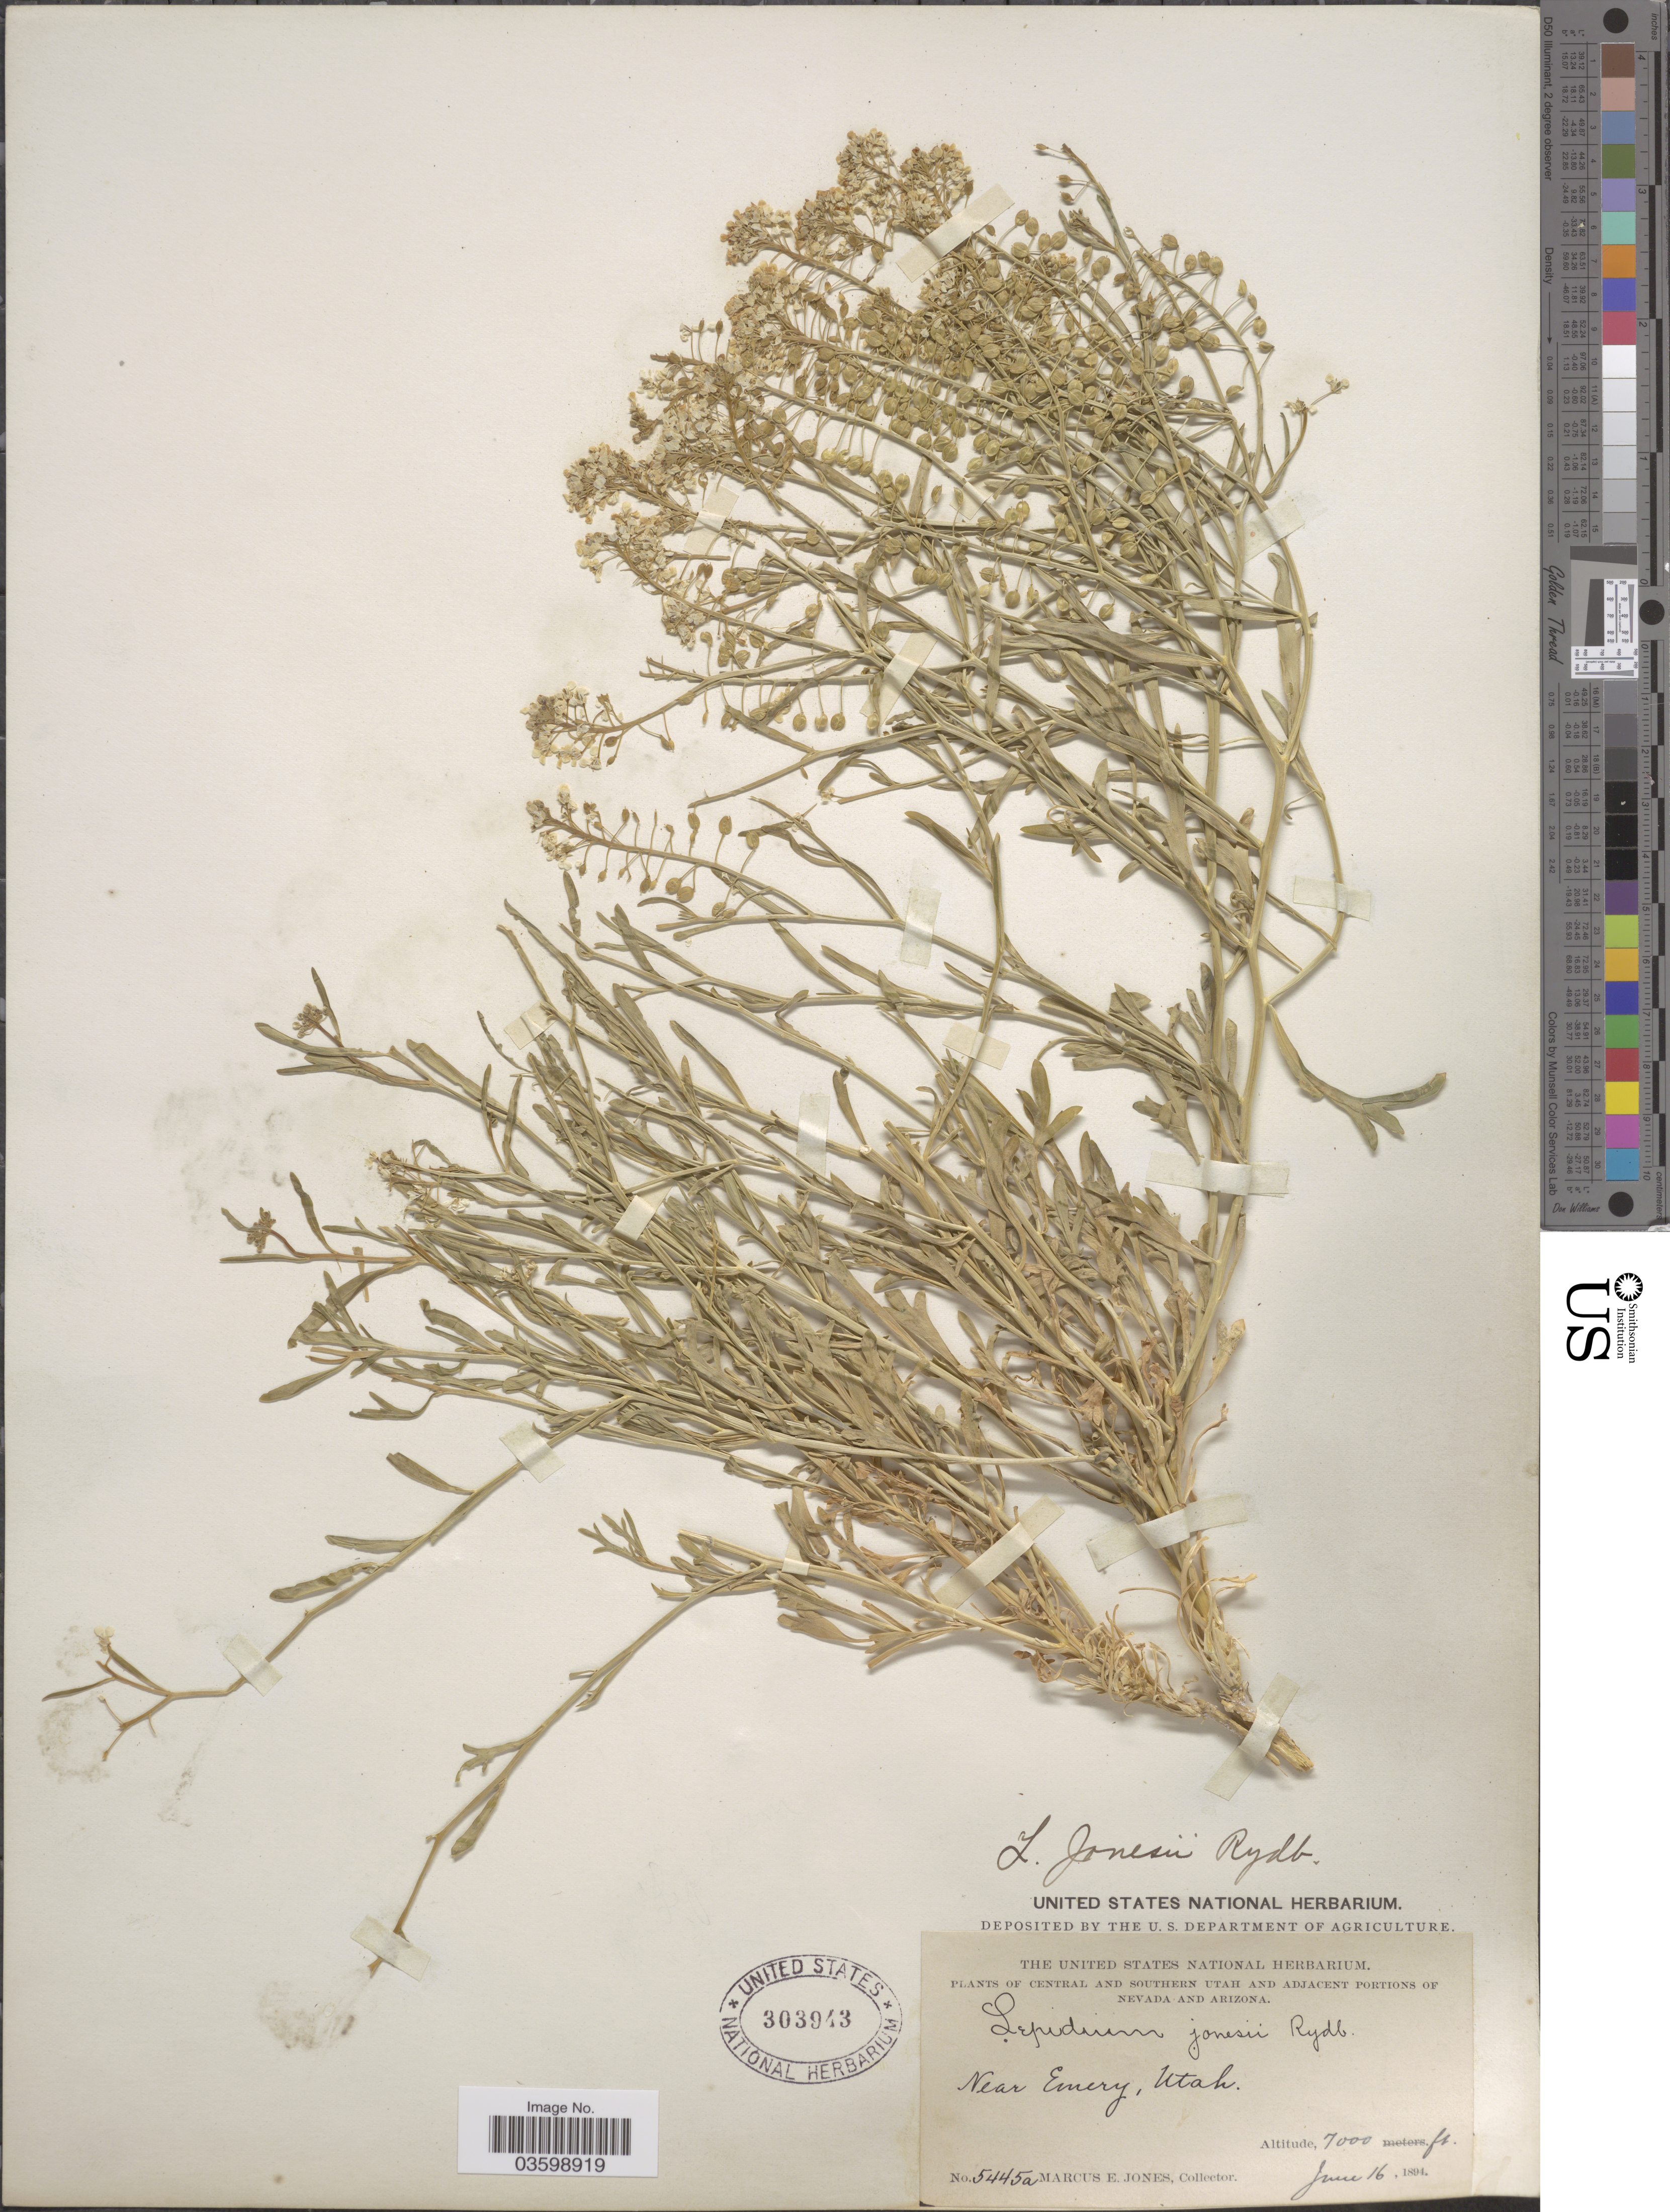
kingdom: Plantae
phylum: Tracheophyta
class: Magnoliopsida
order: Brassicales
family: Brassicaceae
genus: Lepidium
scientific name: Lepidium montanum var. jonesii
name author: (Rydb.) C.L. Hitchc.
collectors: M. E. Jones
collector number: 5445a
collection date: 1894-06-16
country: United States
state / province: Utah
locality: Central and Southern Utah. Near Emery.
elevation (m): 2134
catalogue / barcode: US 303943